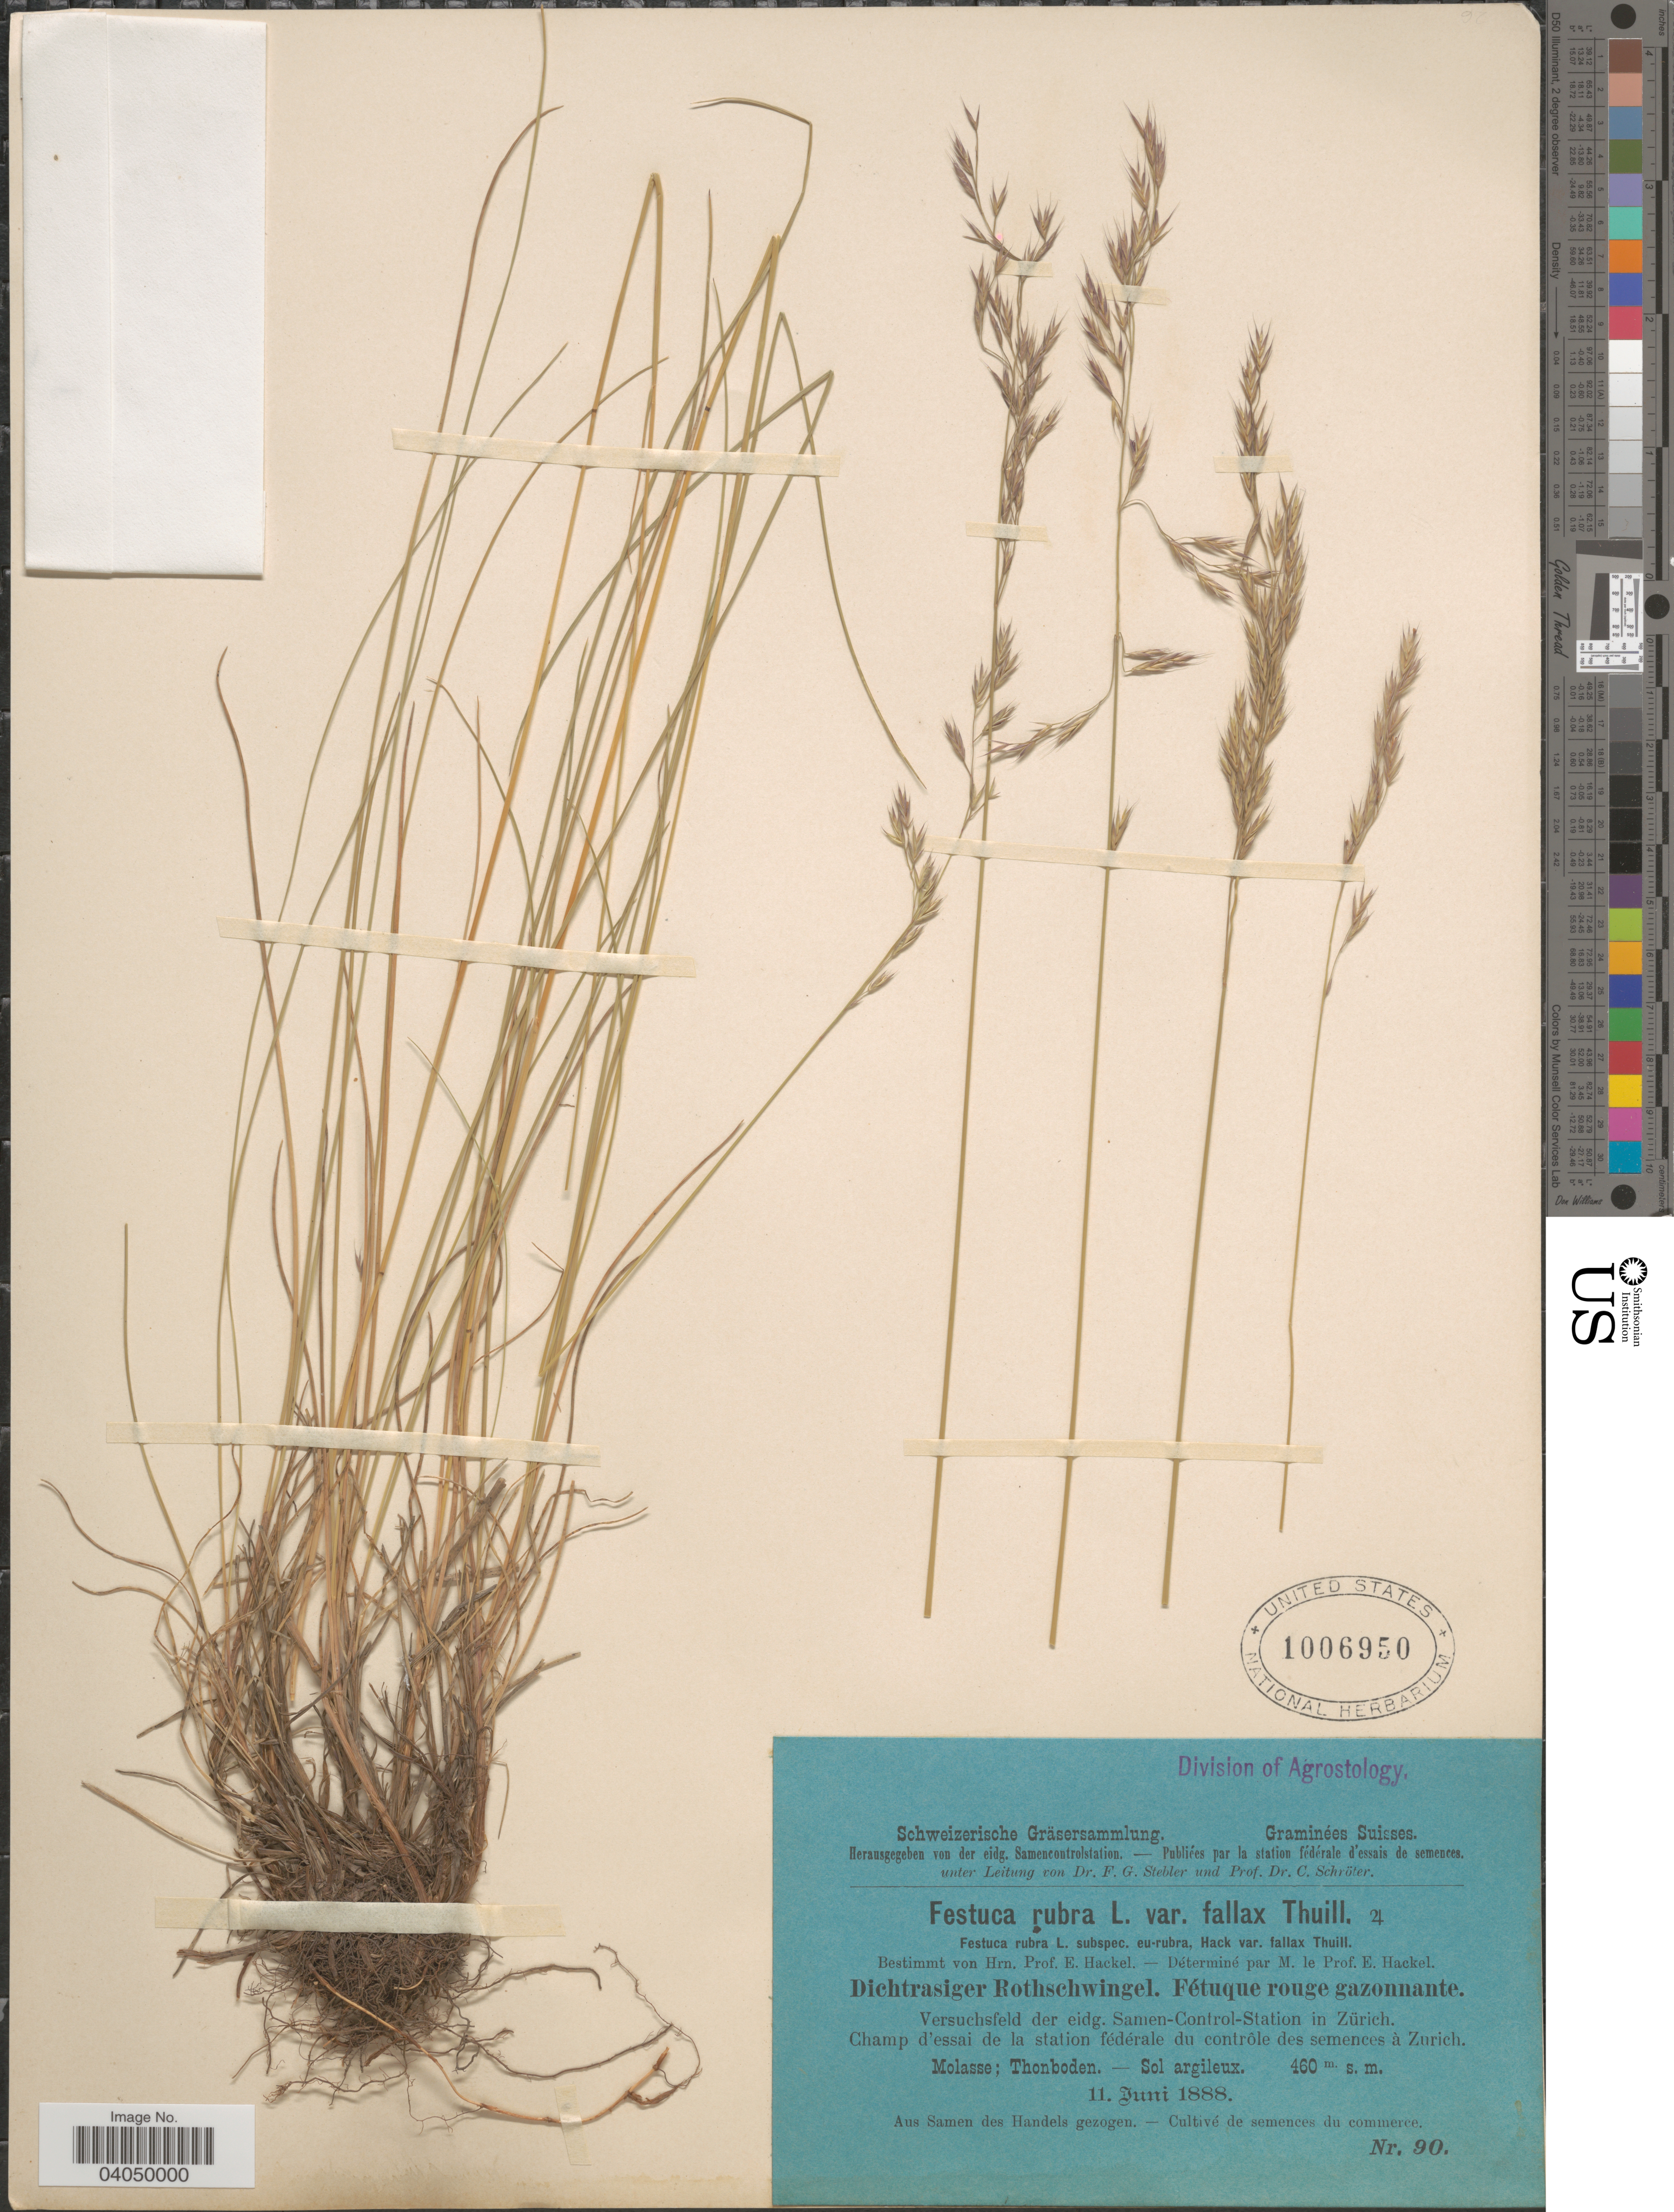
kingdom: Plantae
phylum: Tracheophyta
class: Liliopsida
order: Poales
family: Poaceae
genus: Festuca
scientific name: Festuca rubra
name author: L.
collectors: Stebler, F.G. & Schröter, C.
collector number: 90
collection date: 1888-06-11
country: Switzerland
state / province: Zurich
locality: Suisses. Versuchsfeld der eidg. Samen-Control-Station in Zürich. Champ d'essai de la station fédérale du contrôle des semences à Zurich. Molasse; Thonboden. - Sol argileux.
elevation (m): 460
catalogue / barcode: US 1006950